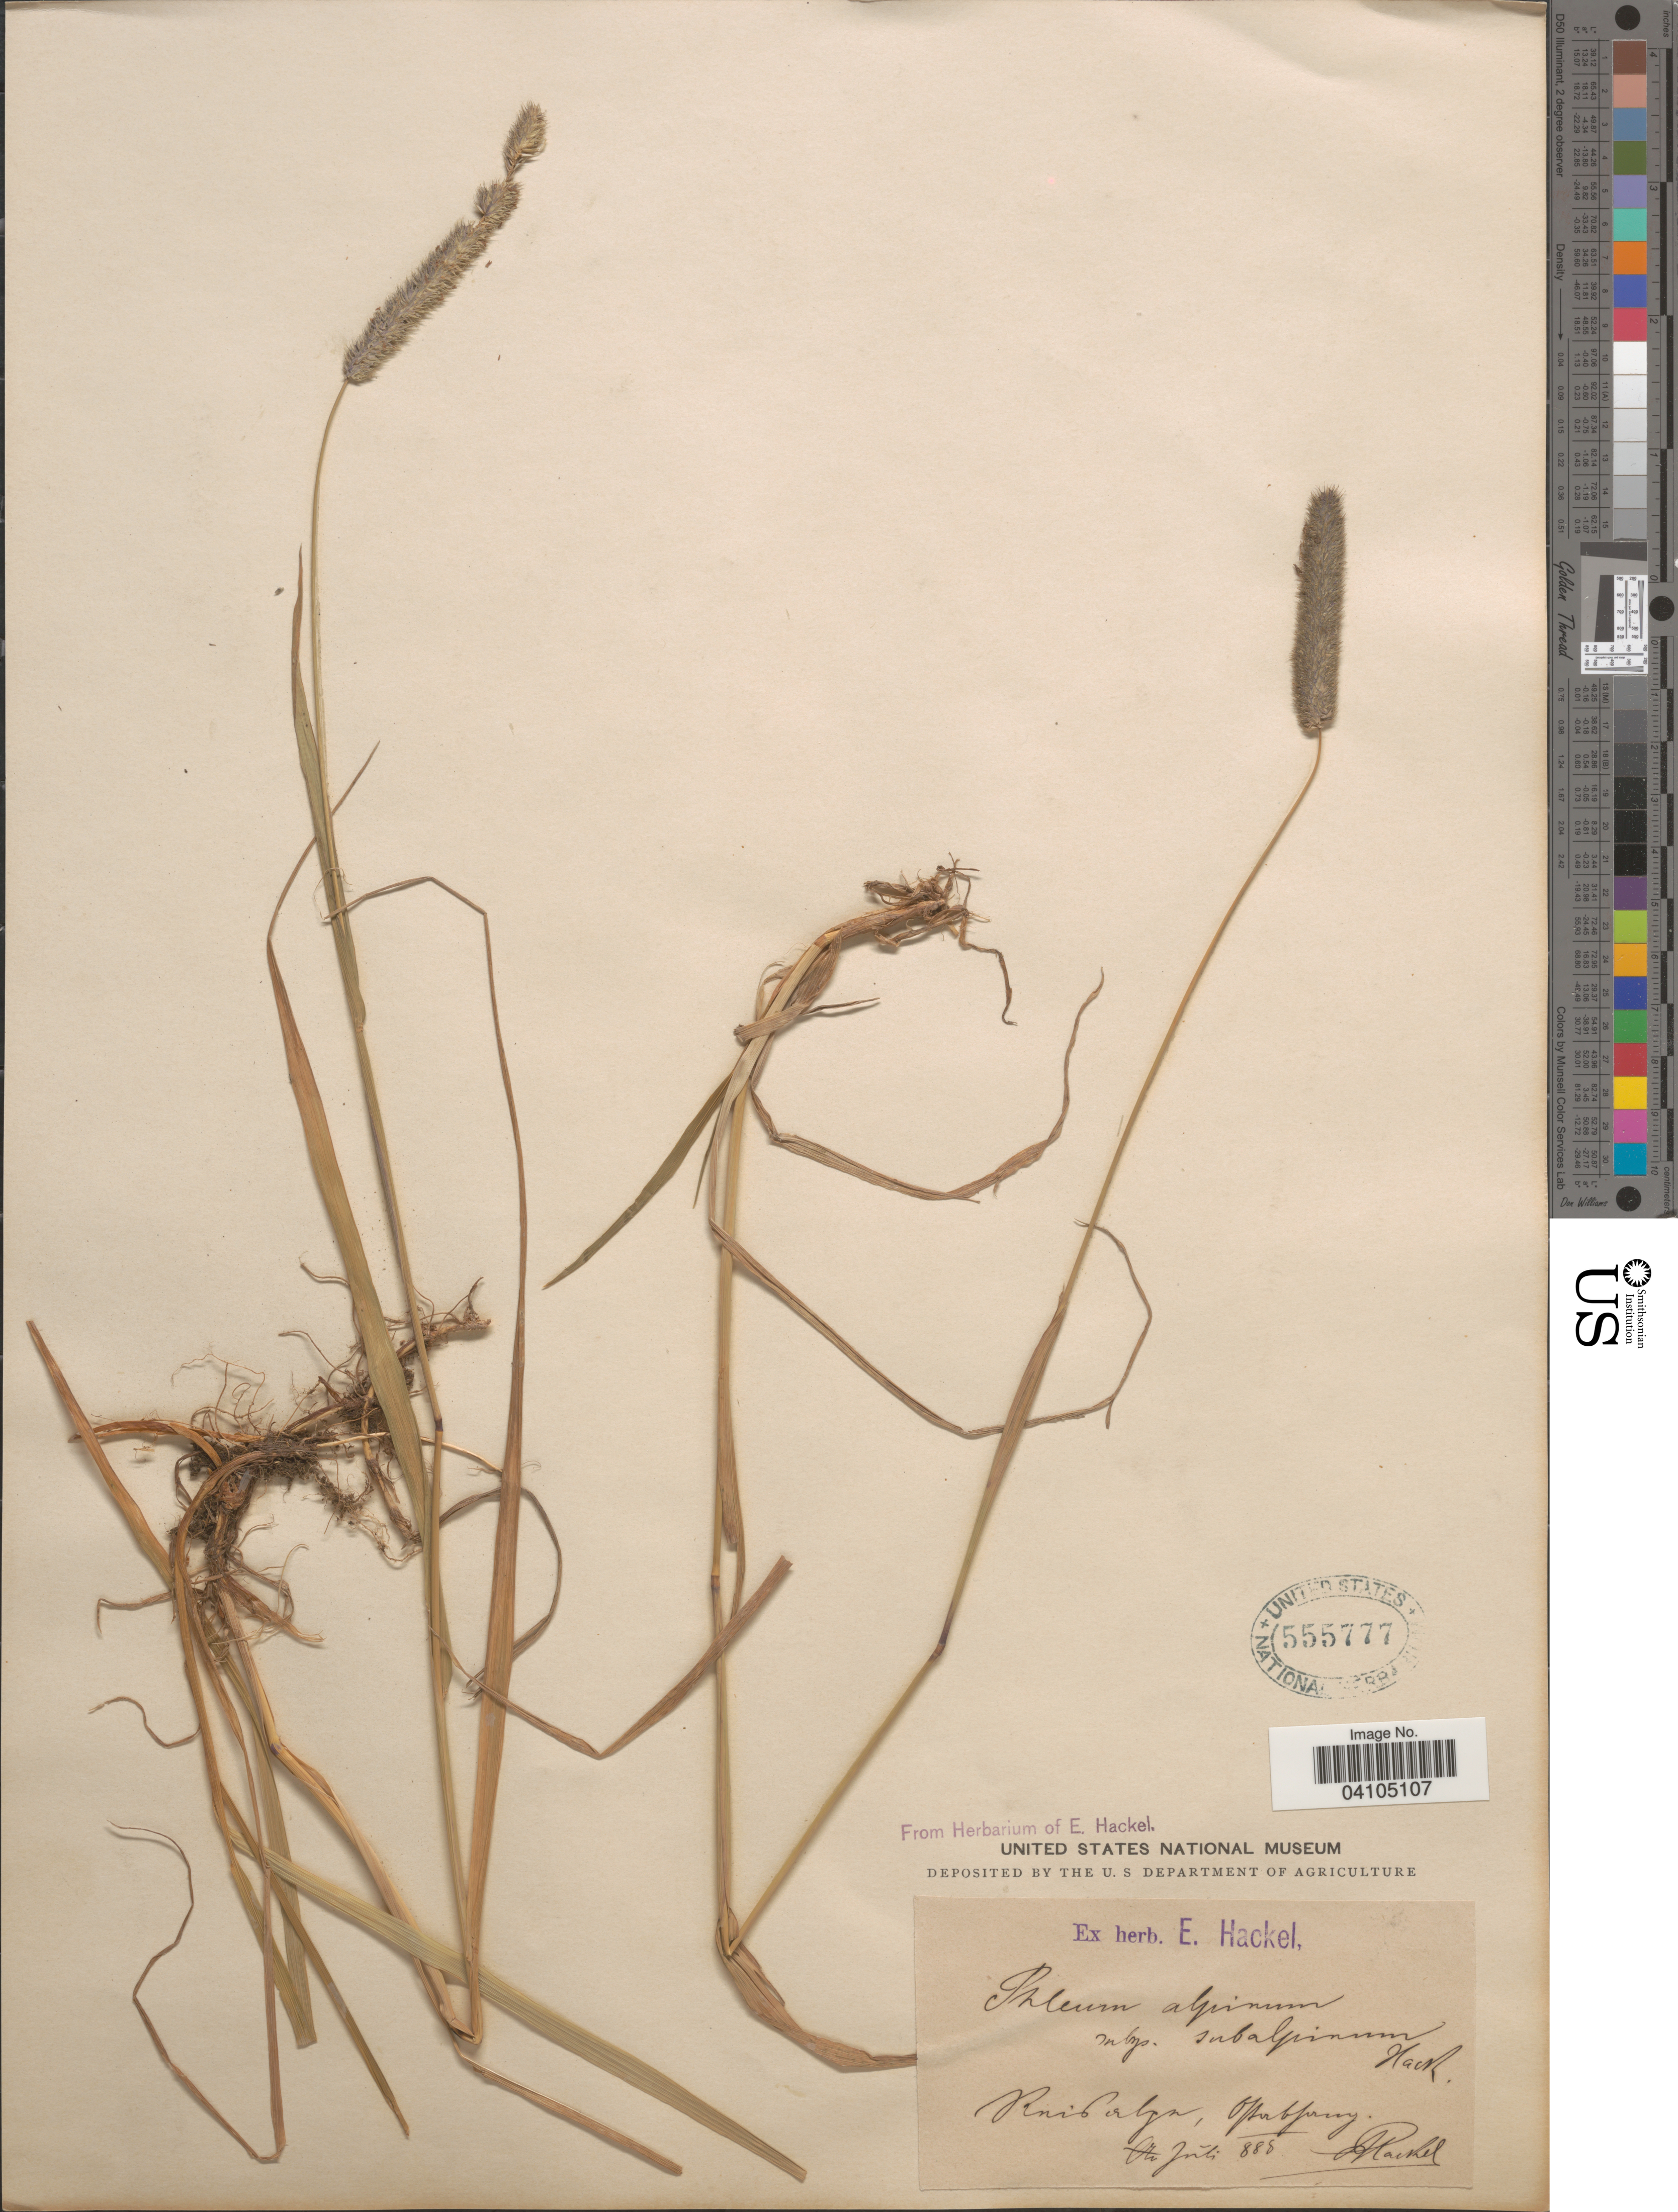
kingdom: Plantae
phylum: Tracheophyta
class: Liliopsida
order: Poales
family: Poaceae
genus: Phleum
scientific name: Phleum alpinum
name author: L.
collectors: E. Hackel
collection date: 1888-07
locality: X.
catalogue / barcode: US 555777